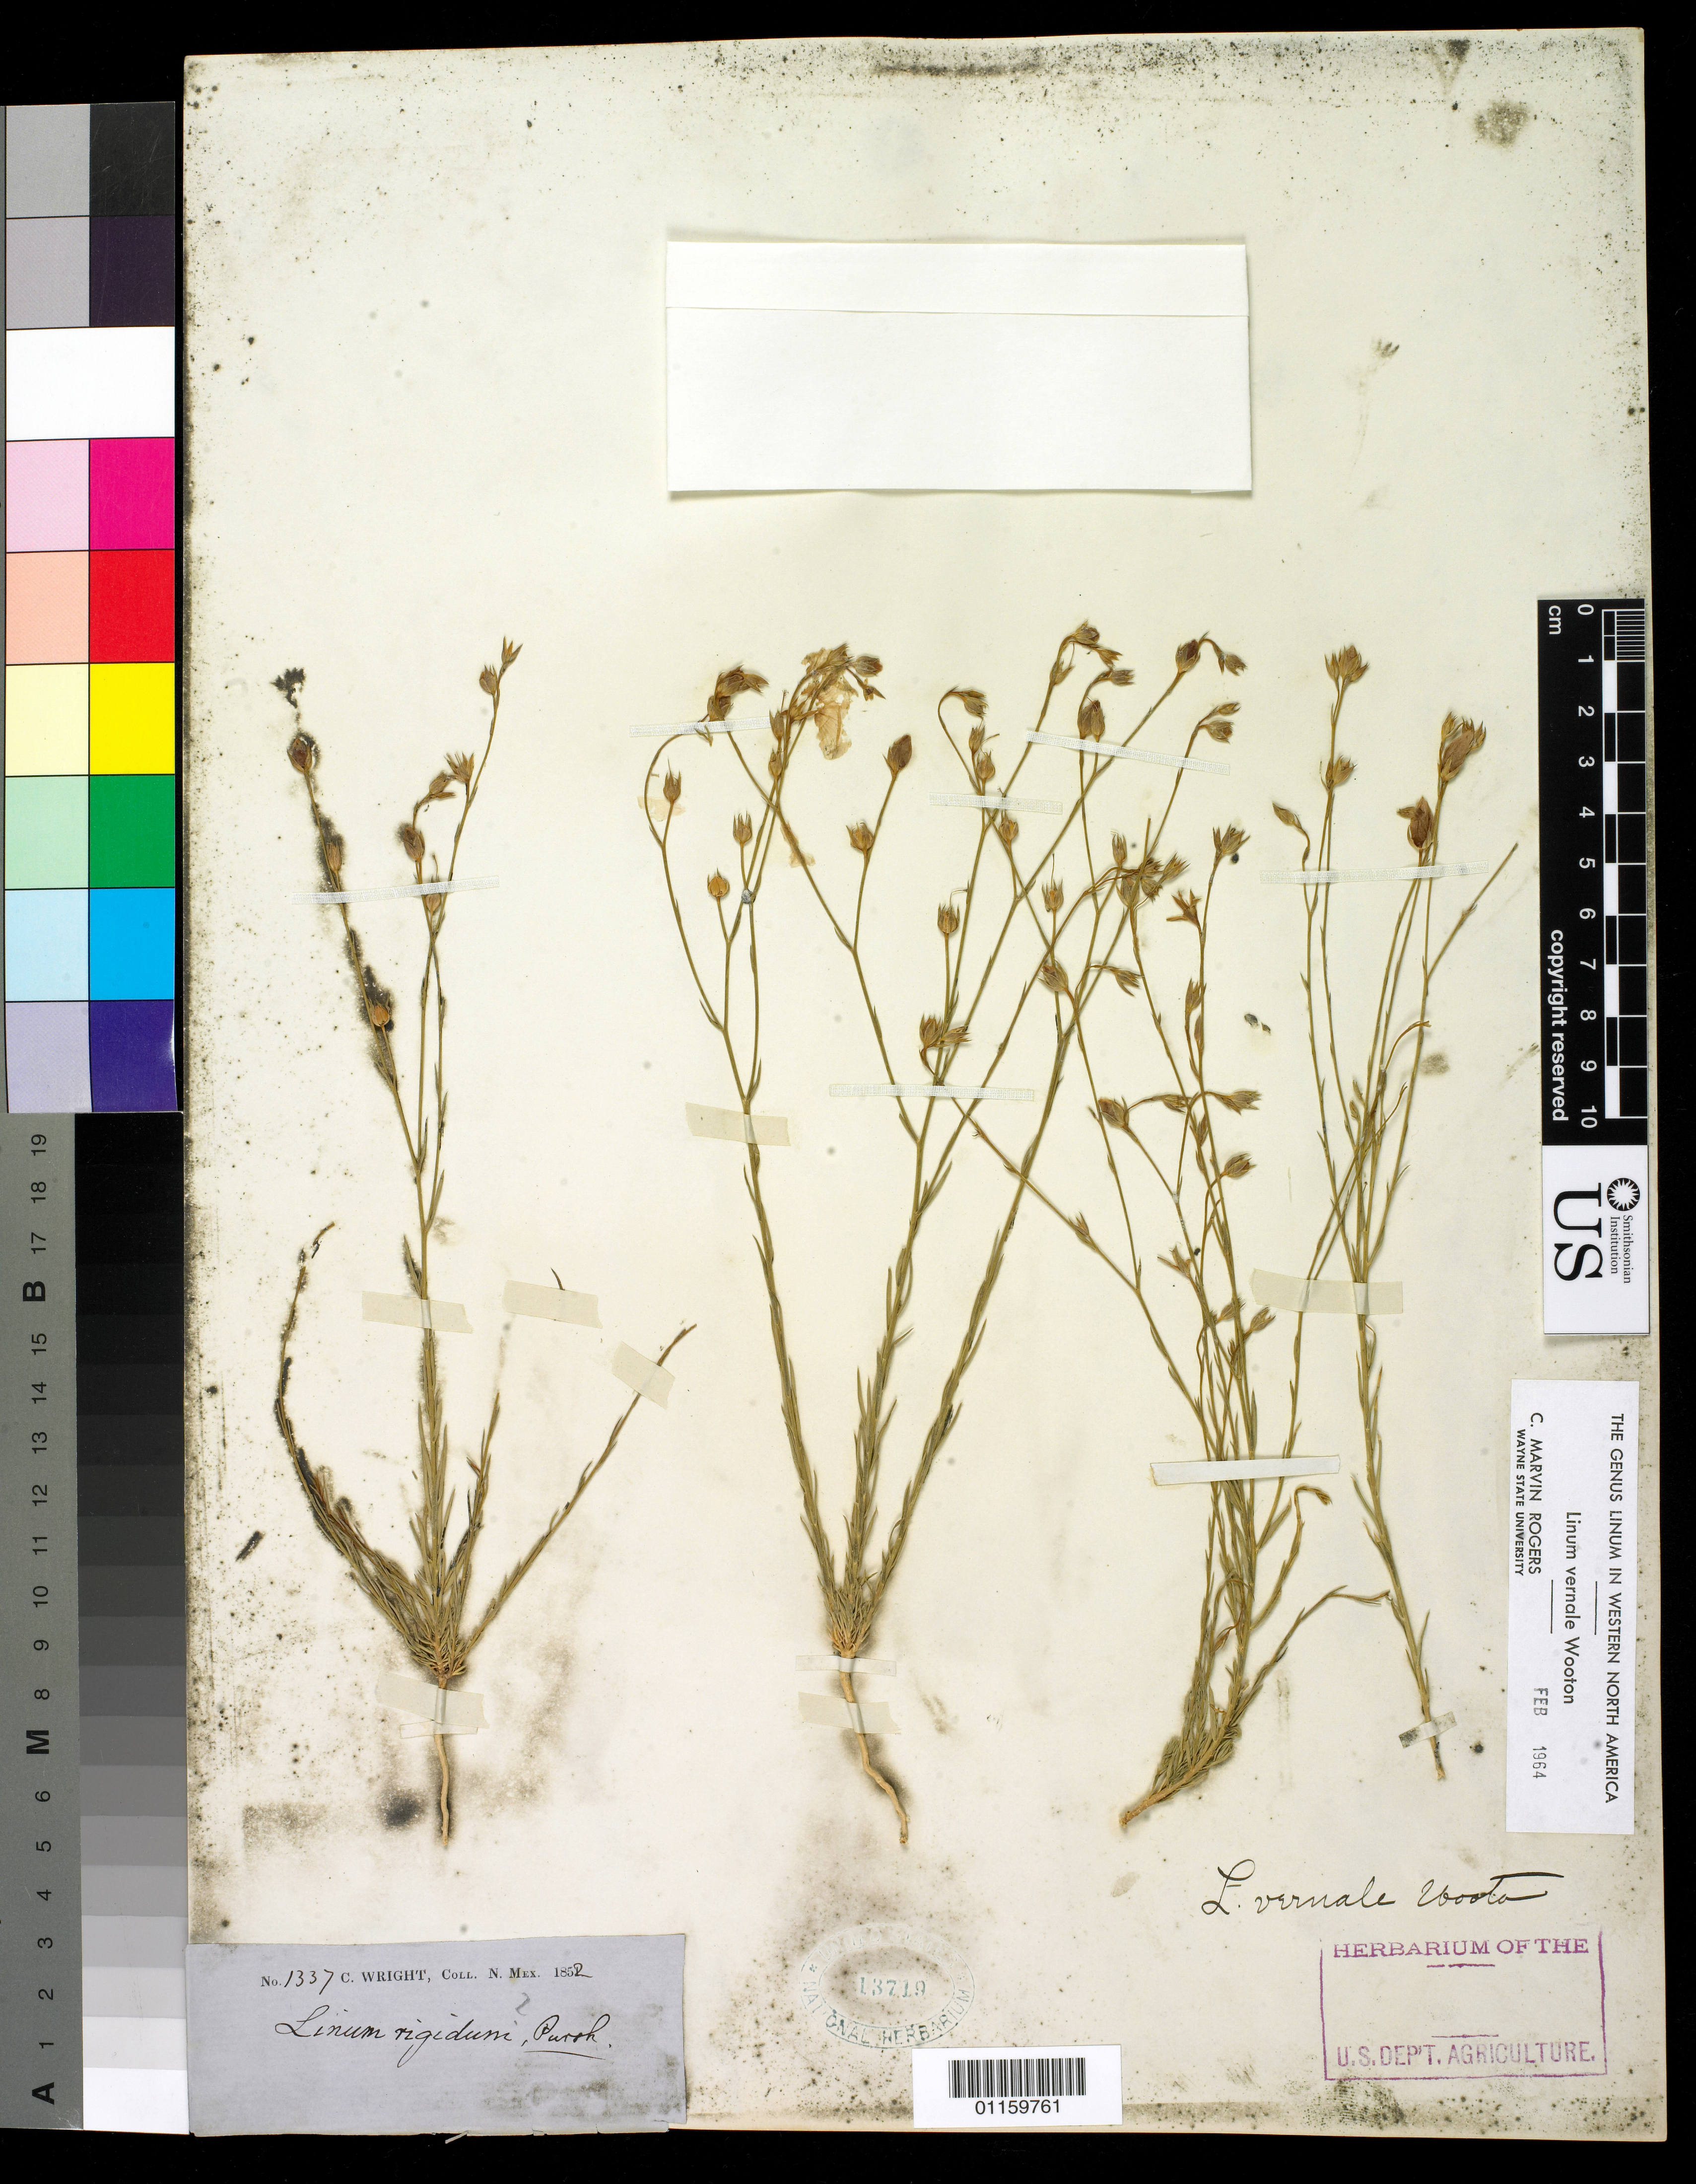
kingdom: Plantae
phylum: Tracheophyta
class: Magnoliopsida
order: Malpighiales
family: Linaceae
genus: Linum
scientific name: Linum vernale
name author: Wooton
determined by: Rogers, C. M.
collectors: C. Wright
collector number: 1337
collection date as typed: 1852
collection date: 1852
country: United States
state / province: New Mexico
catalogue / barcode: US 13719